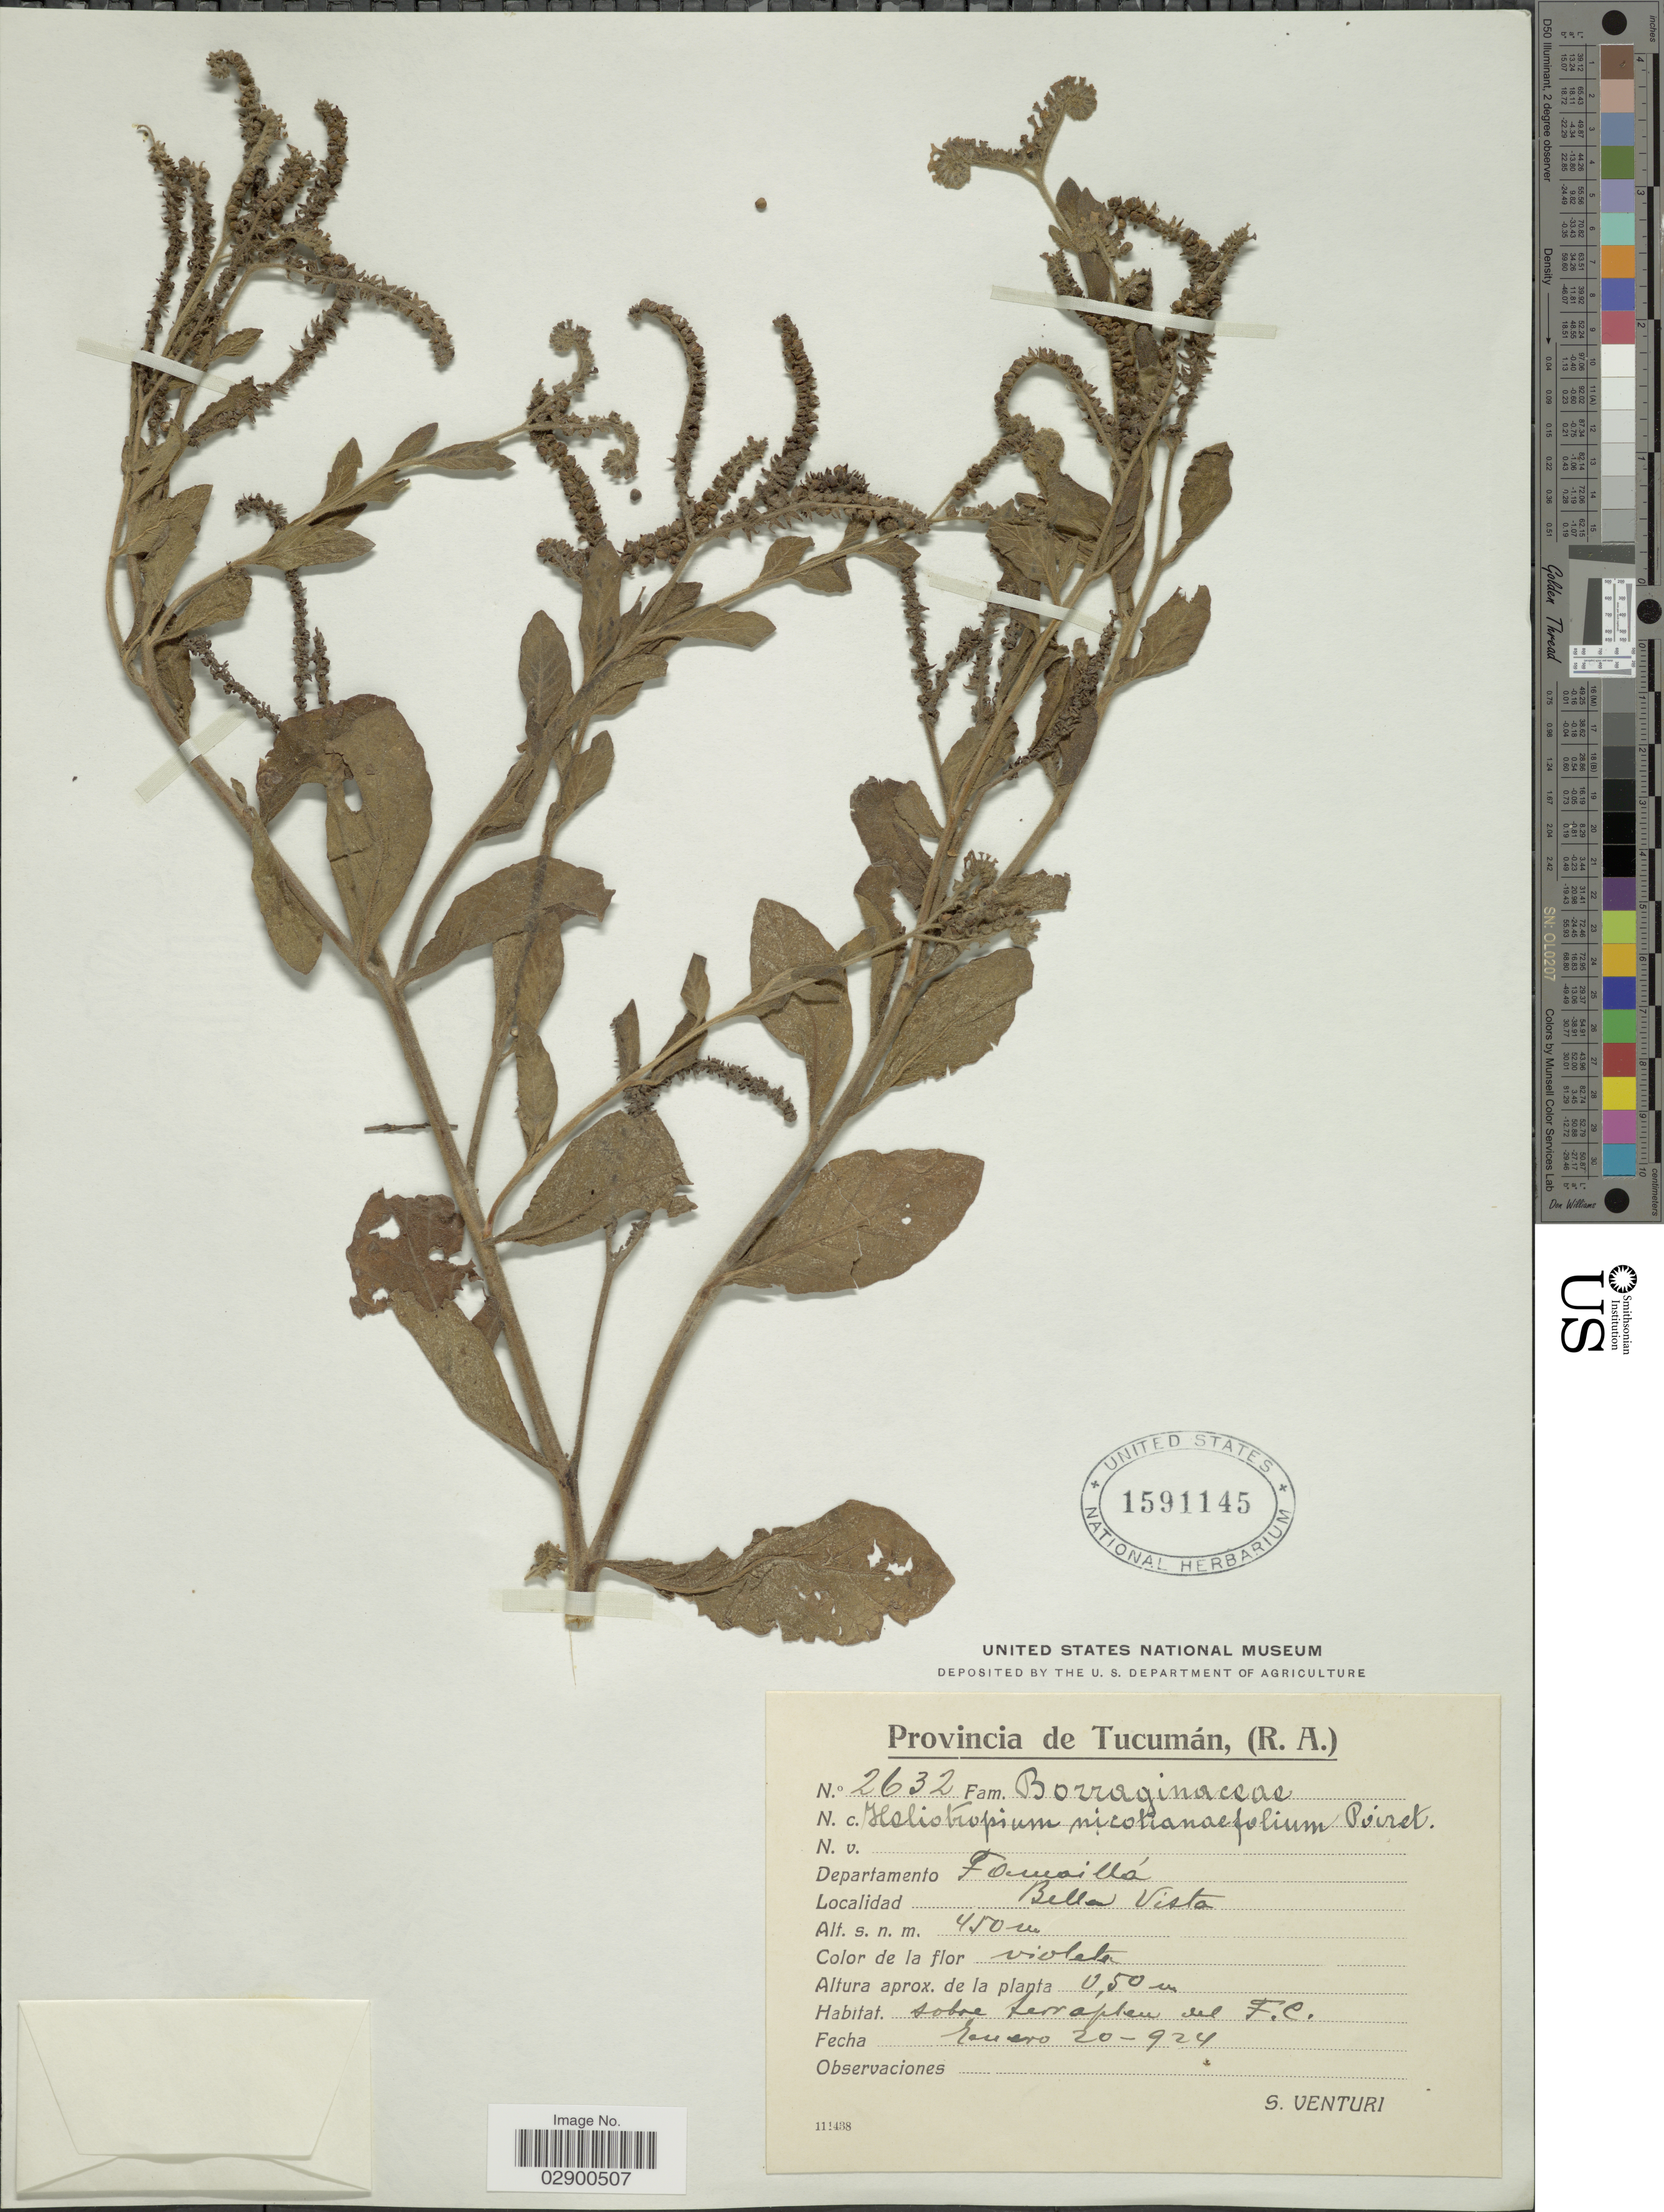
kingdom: Plantae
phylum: Tracheophyta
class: Magnoliopsida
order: Boraginales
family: Heliotropiaceae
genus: Heliotropium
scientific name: Heliotropium nicotianifolium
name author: Poir.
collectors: S. Venturi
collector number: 2632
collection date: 1924-01-20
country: Argentina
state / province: Tucuman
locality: R.A., Departamento Famailla, Bella Vista.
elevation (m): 450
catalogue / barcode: US 1591145